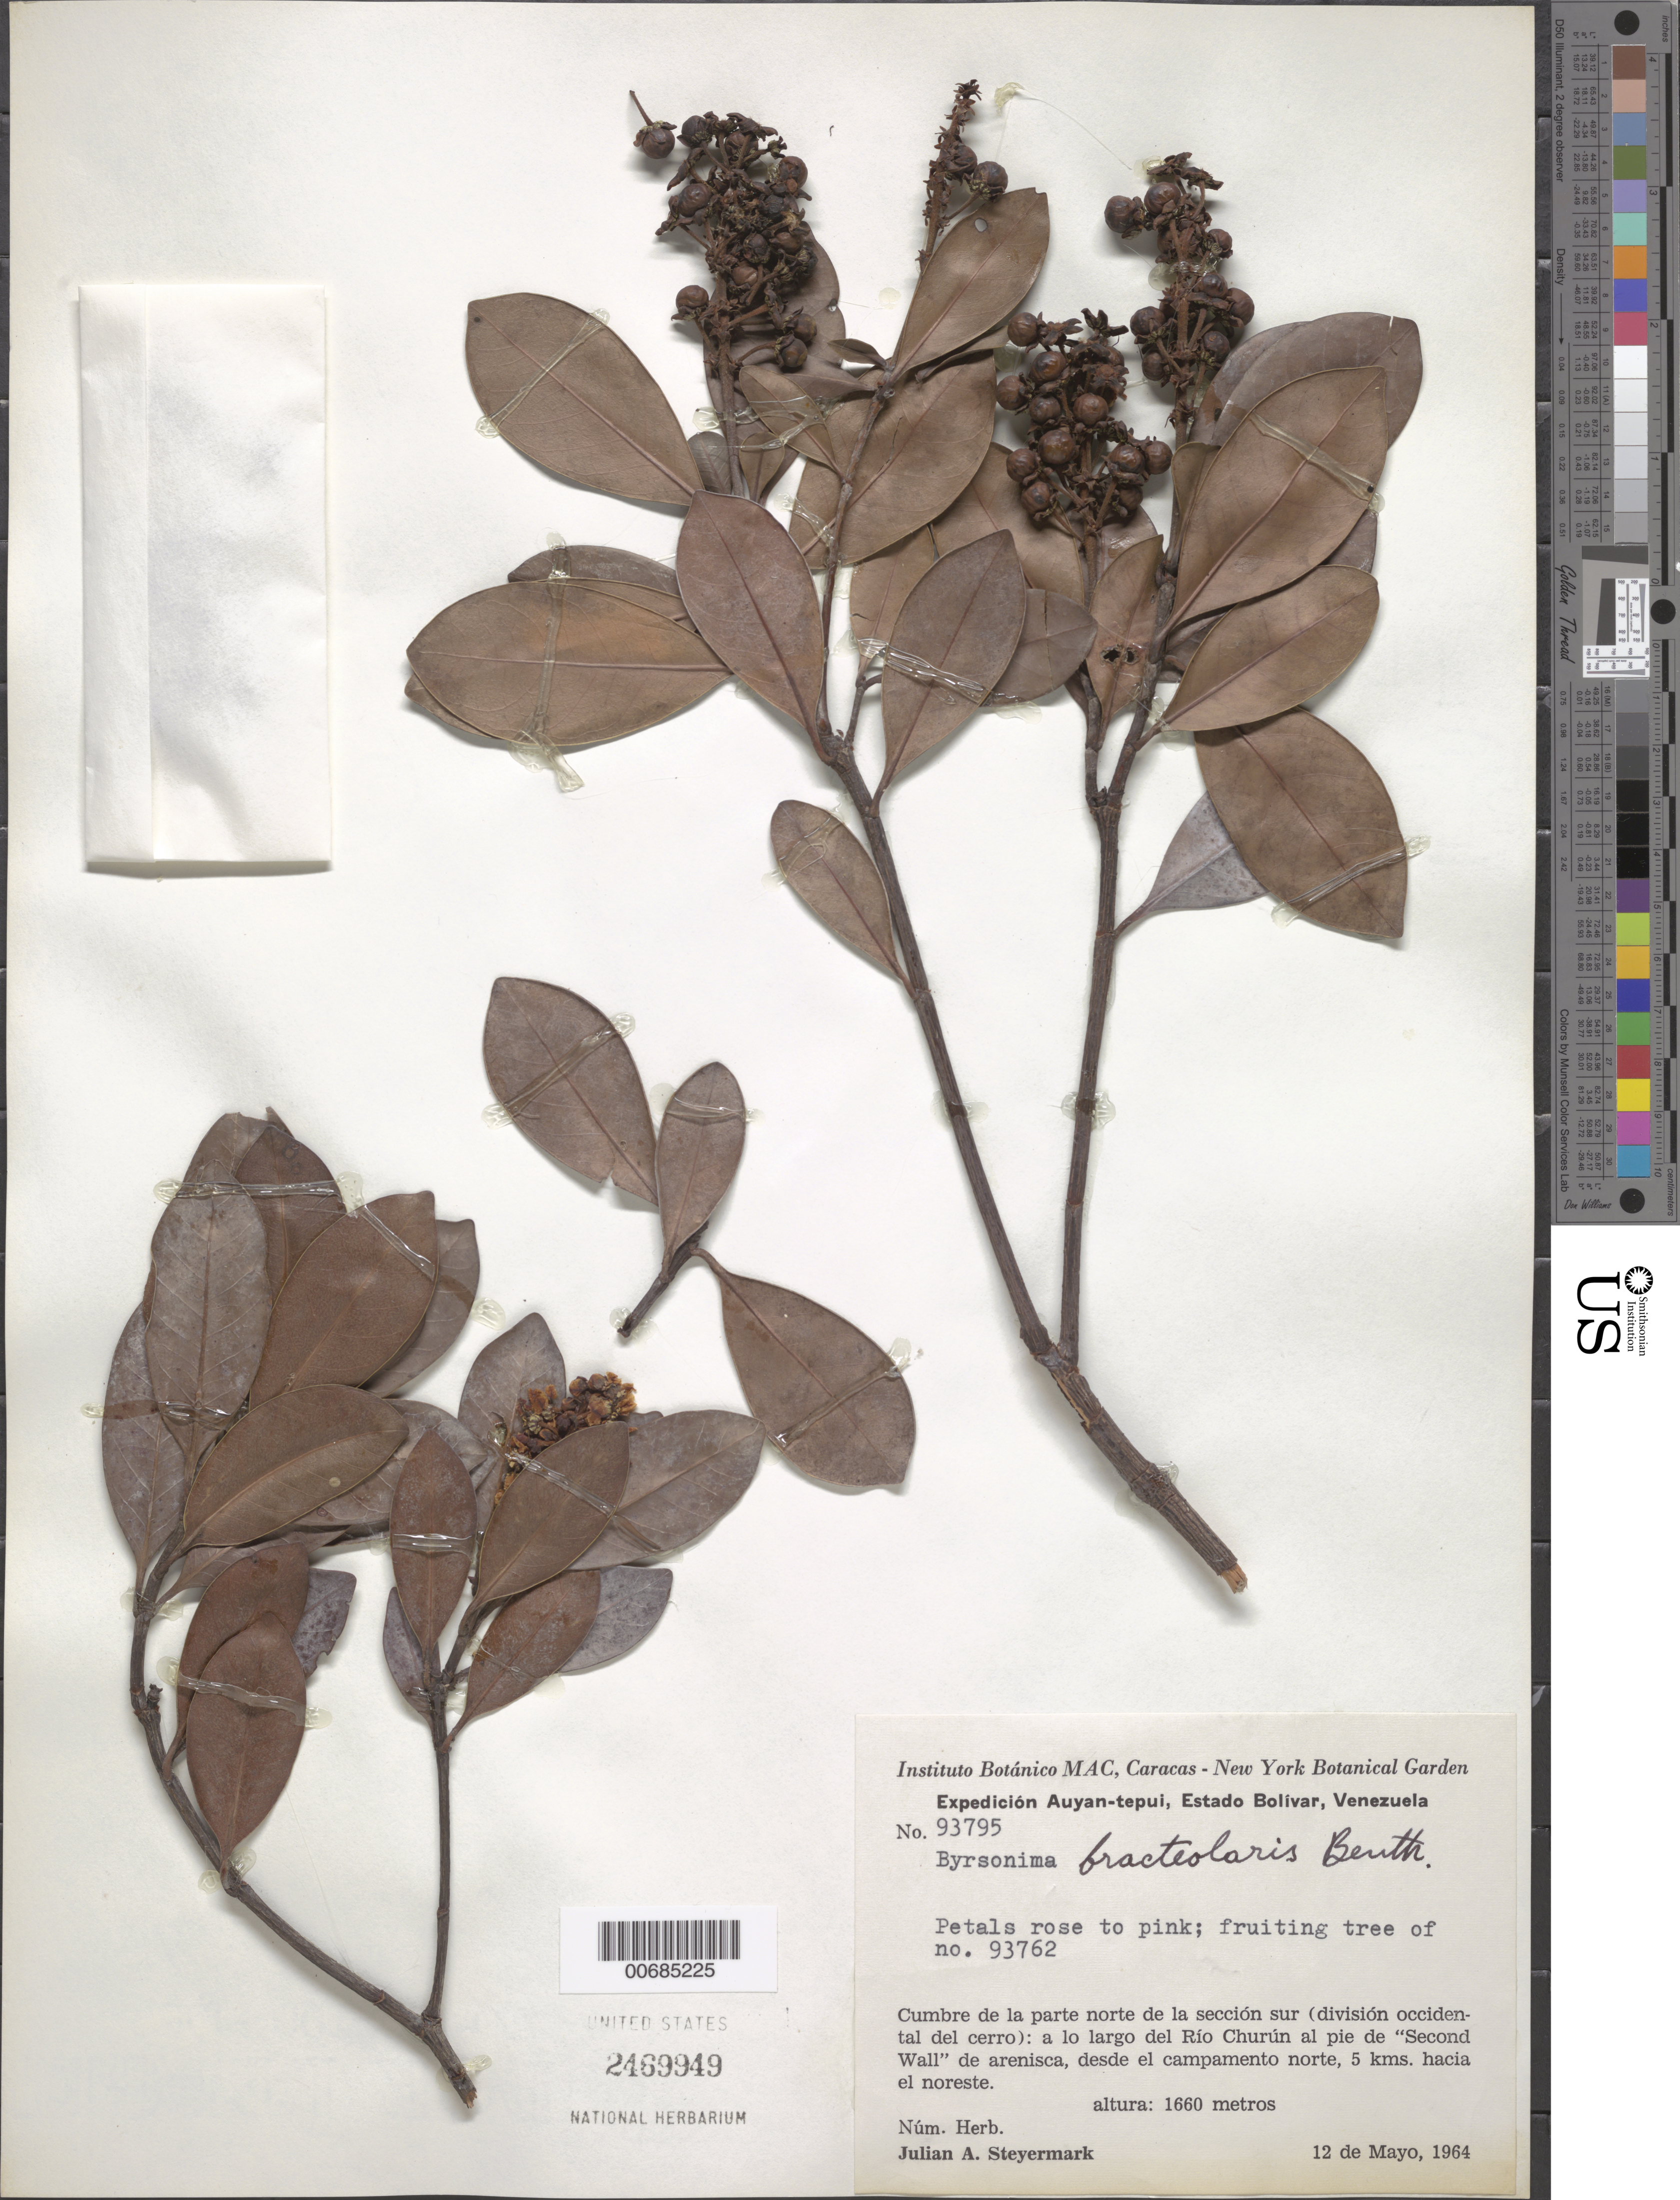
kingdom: Plantae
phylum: Tracheophyta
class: Magnoliopsida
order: Malpighiales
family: Malpighiaceae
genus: Byrsonima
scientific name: Byrsonima bracteolaris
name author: Benth.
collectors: J. Steyermark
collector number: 93795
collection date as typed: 12-May-64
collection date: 1964-05-12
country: Venezuela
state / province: Bolívar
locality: Auyan-tepuí, Río Churún, de la parte norte de la sección sur (división occidental del cerro); a lo largo del Río Churún al pie de "Second Wall" desde el campamento norte, 5 km hacia el noreste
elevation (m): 1660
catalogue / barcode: US 2469949